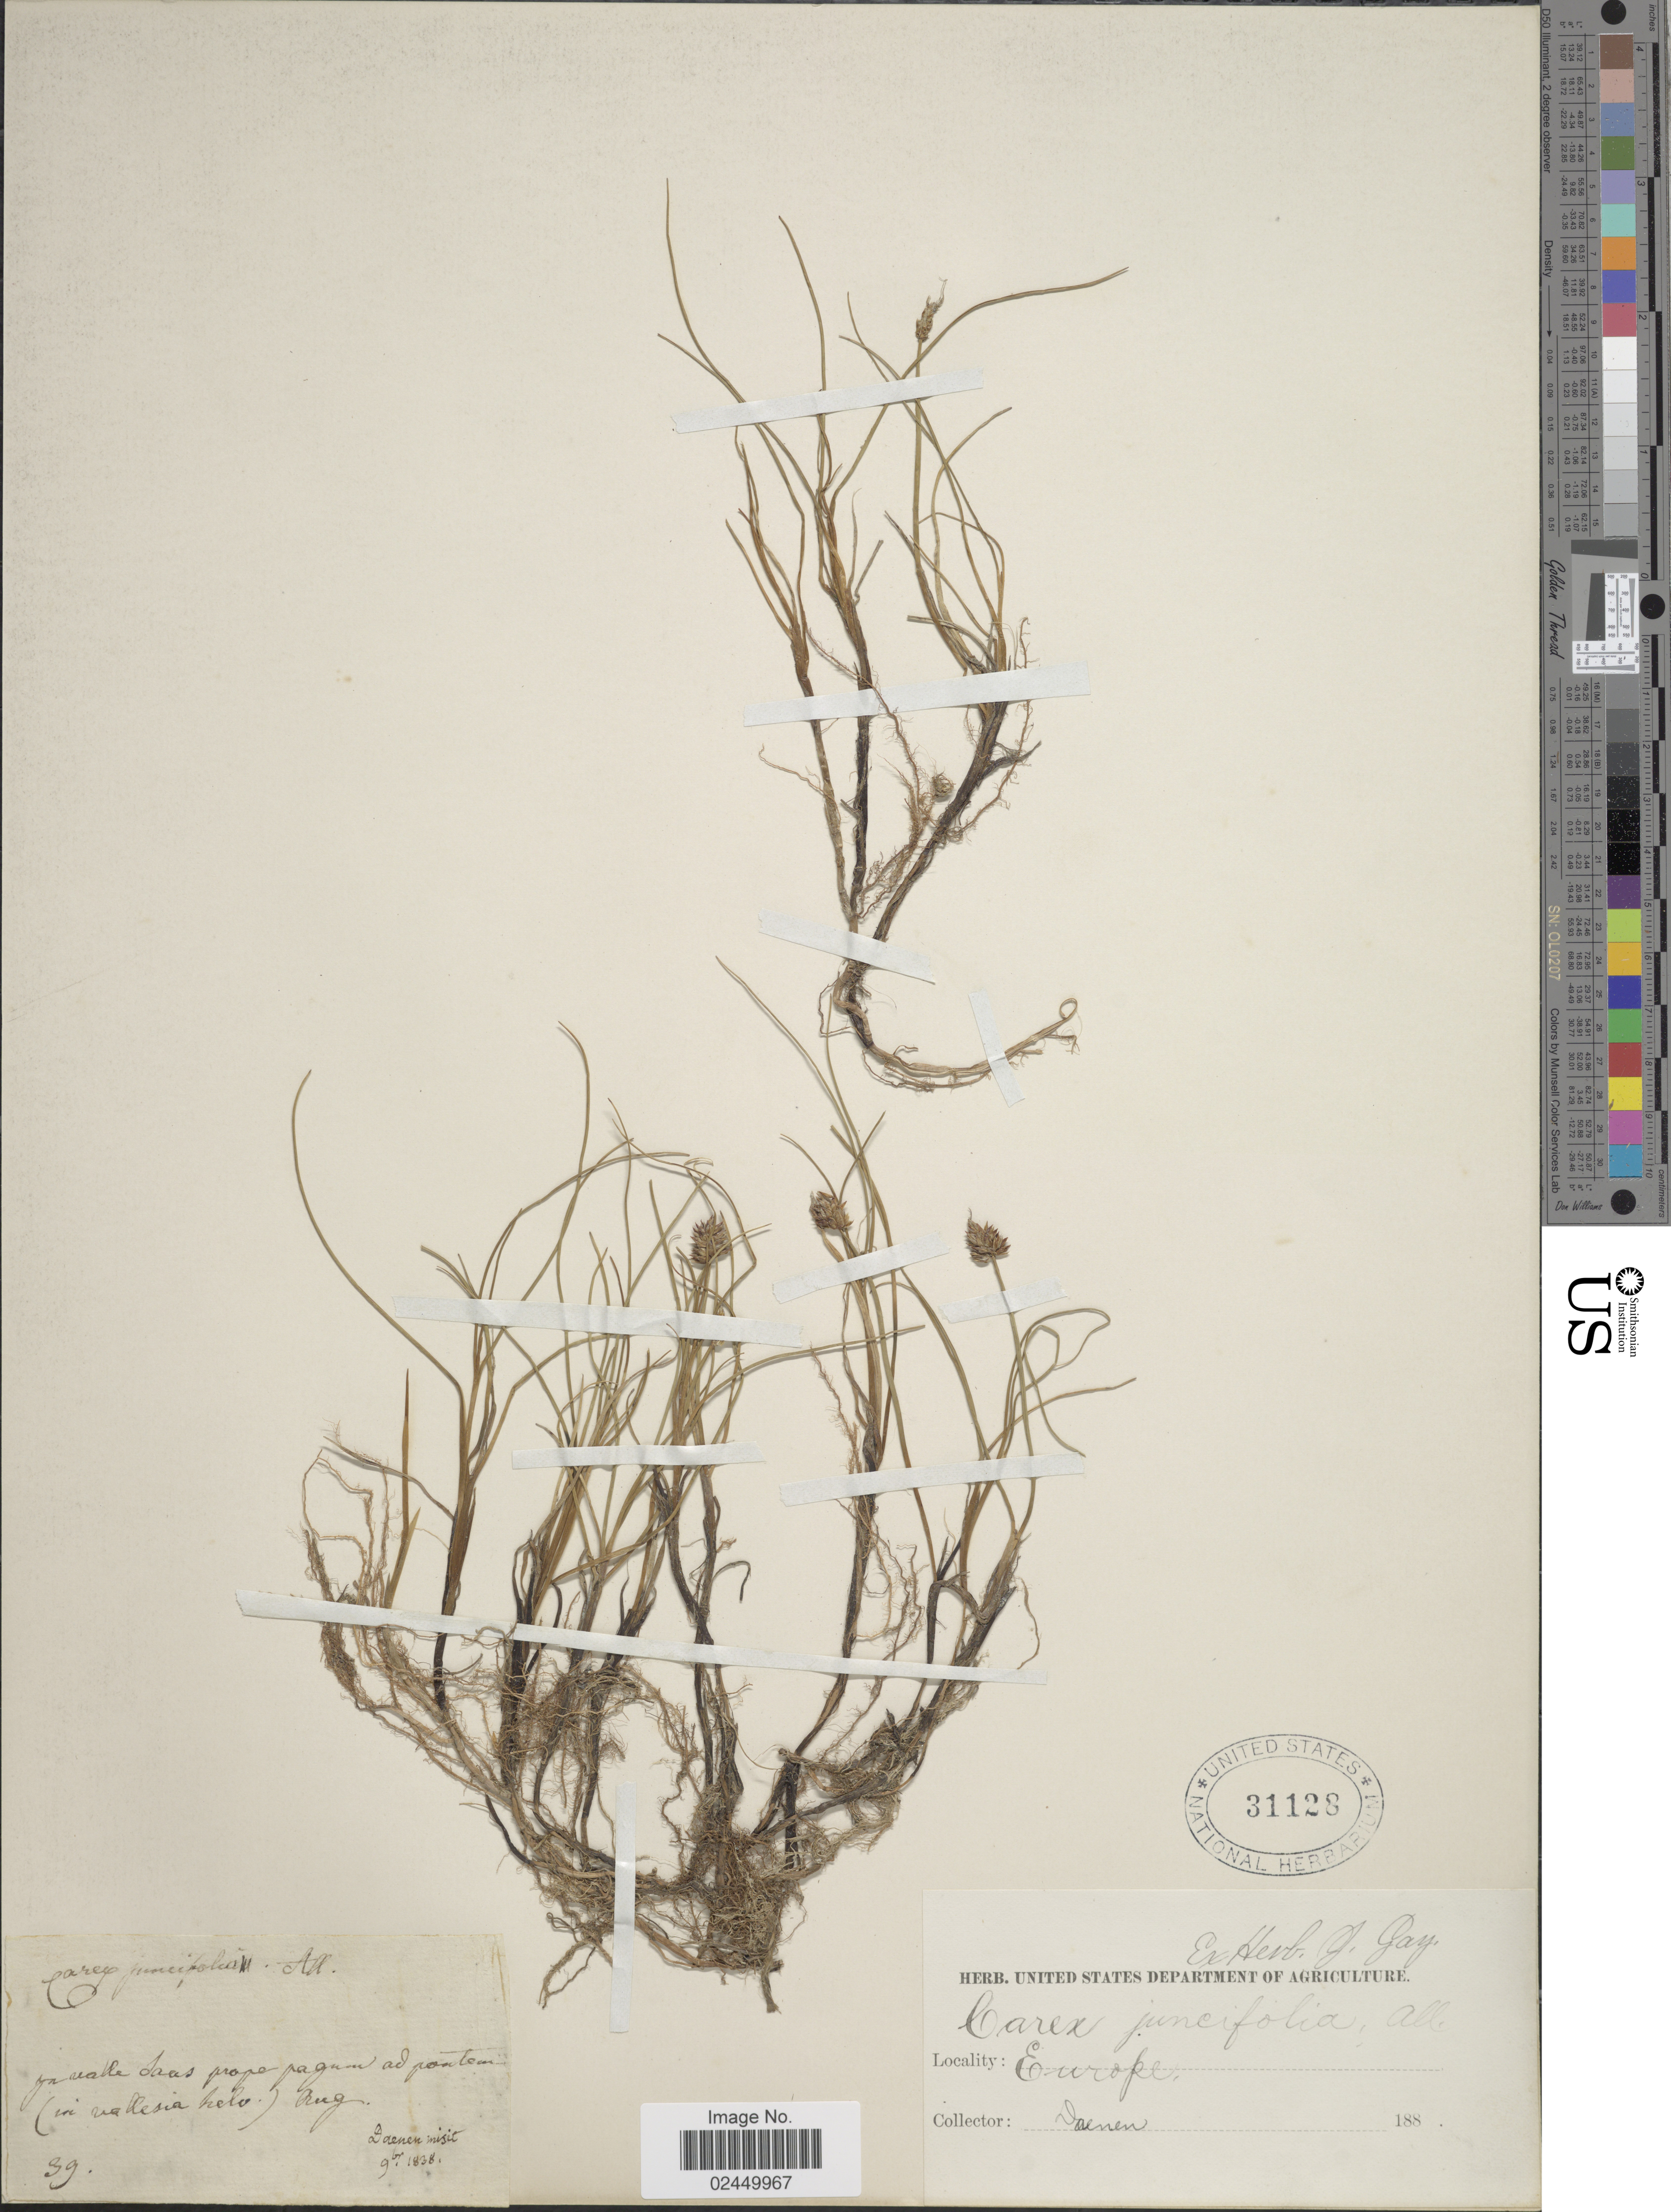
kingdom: Plantae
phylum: Tracheophyta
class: Liliopsida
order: Poales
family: Cyperaceae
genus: Carex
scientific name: Carex maritima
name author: Gunnerus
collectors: Daenen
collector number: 39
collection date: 1838-11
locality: [illegible text] Saas prope pagum ad pontem (in vallesia helv.) Aug.[interpreted]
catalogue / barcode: US 31128